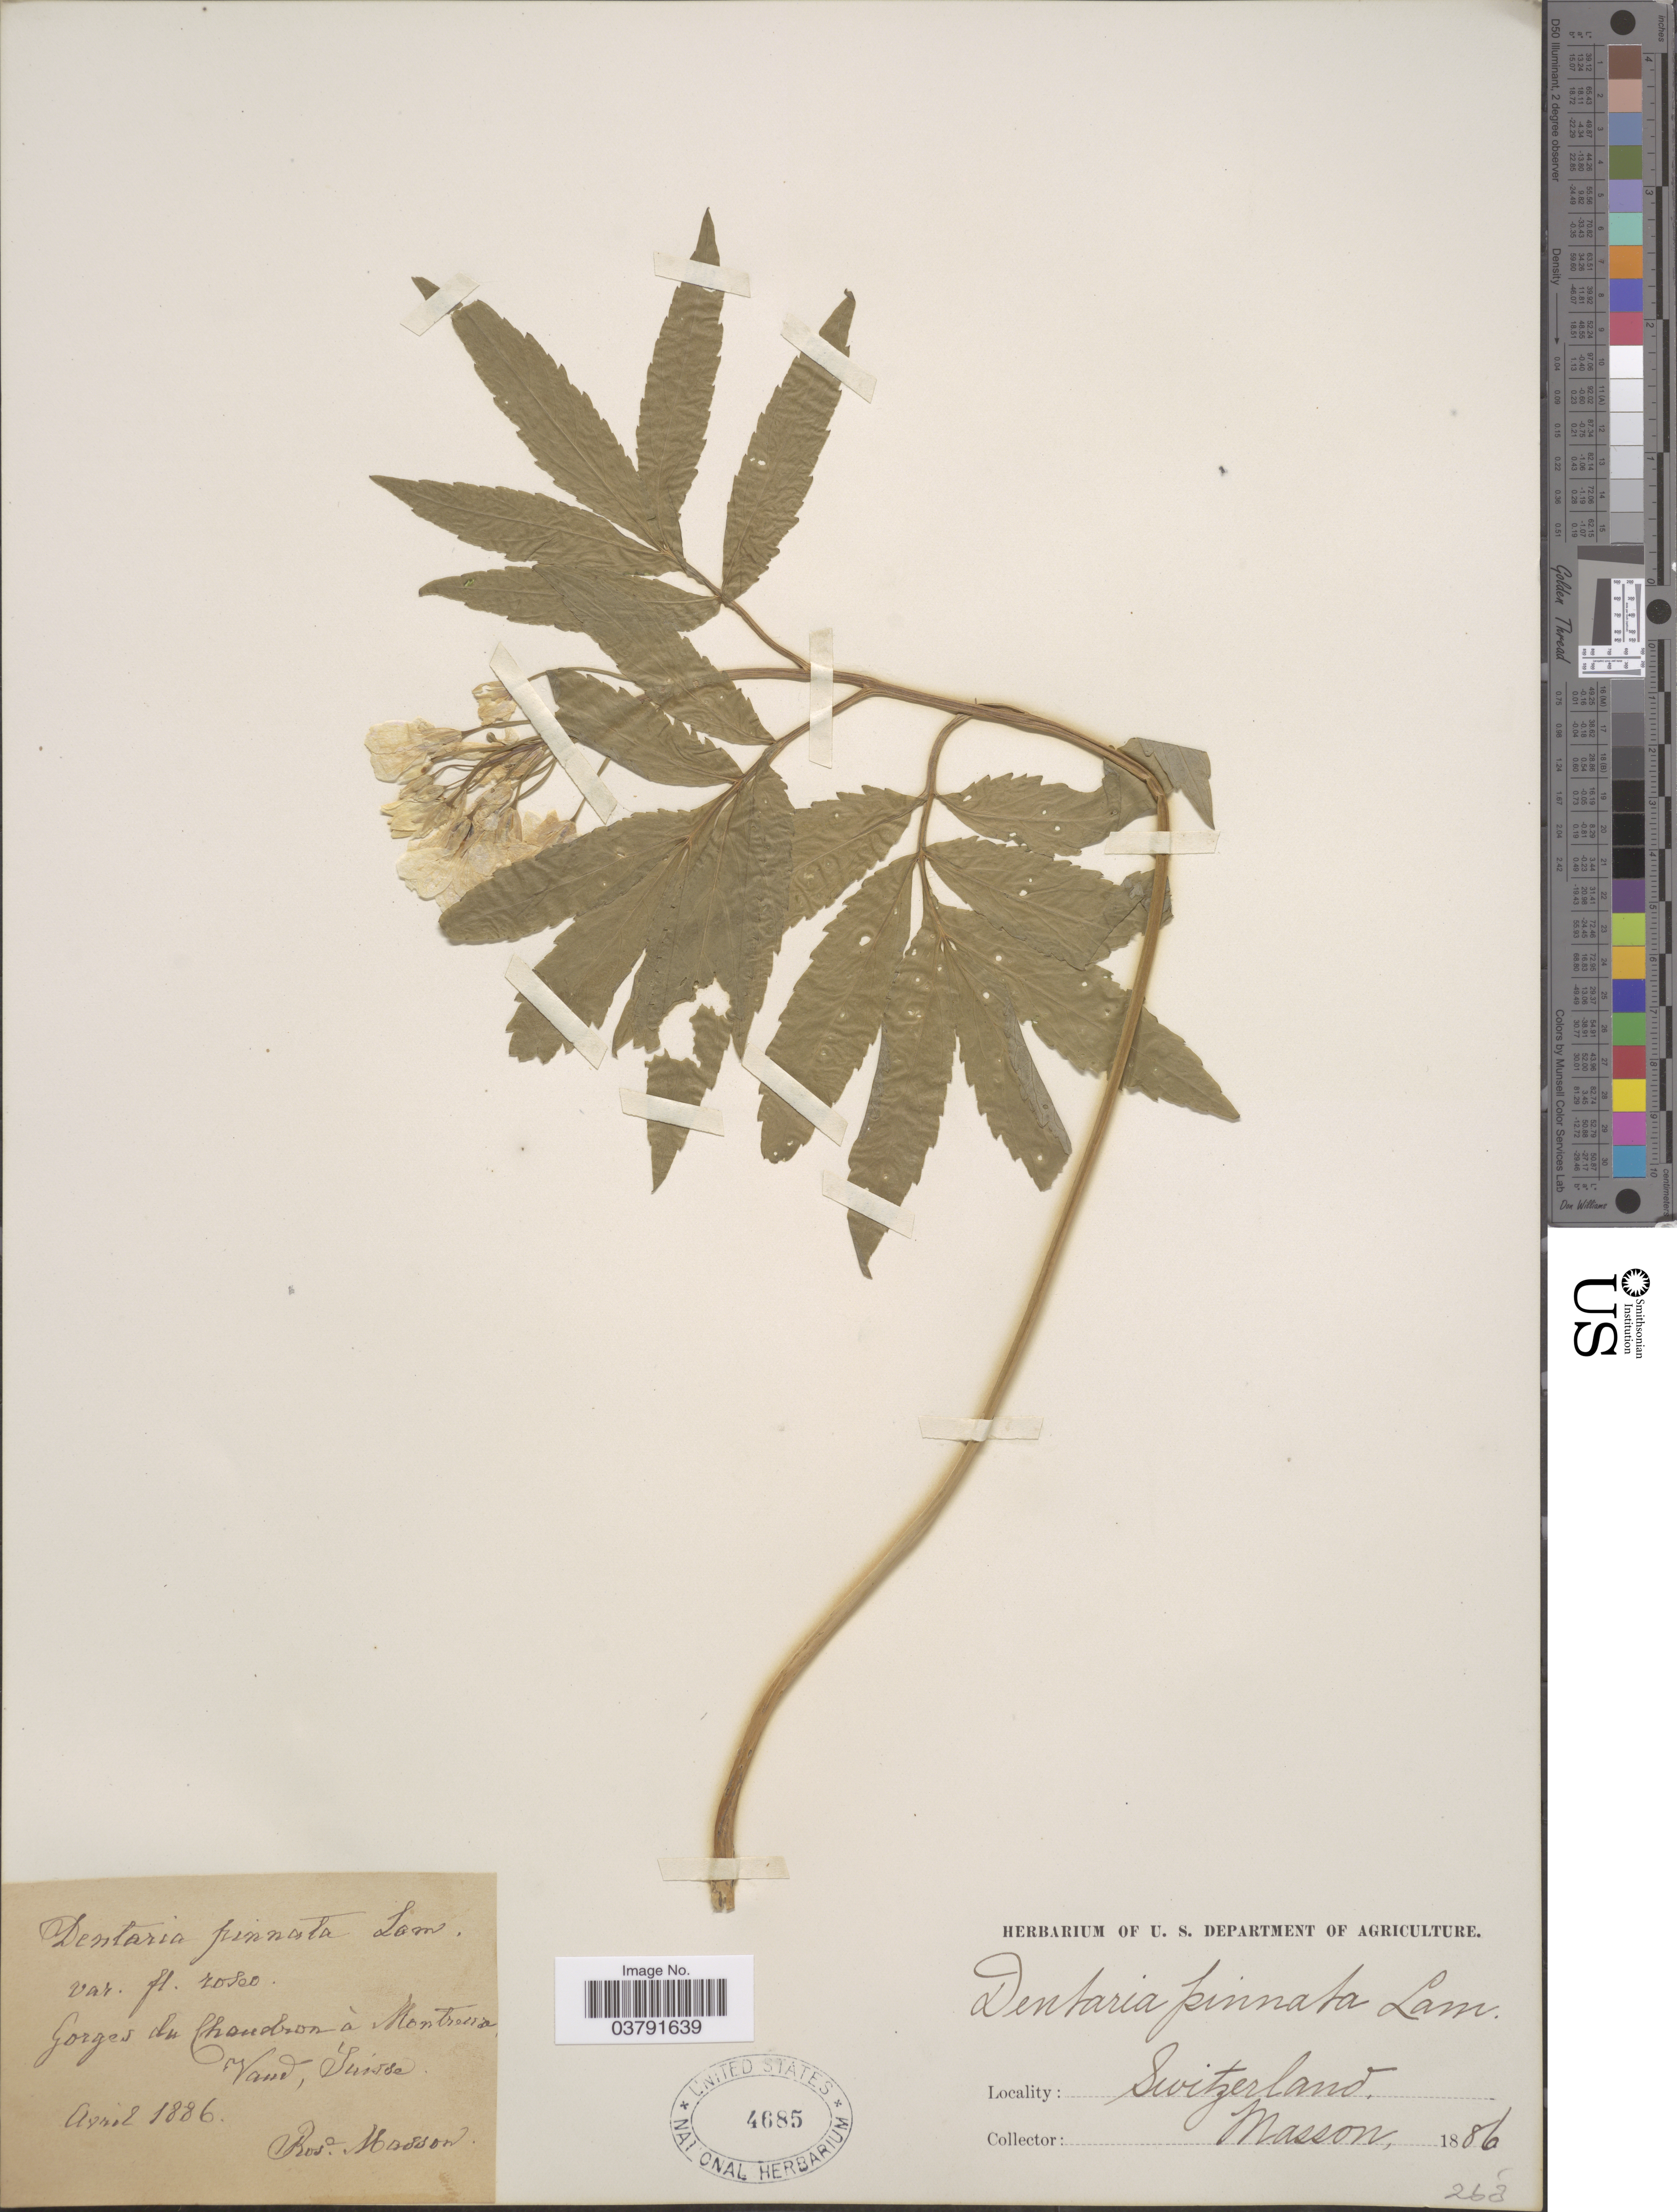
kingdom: Plantae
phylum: Tracheophyta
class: Magnoliopsida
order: Brassicales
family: Brassicaceae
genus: Dentaria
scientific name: Dentaria pinnata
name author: Lam.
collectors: R. Masson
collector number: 263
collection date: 1886-04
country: Switzerland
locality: Gorges du Chaudron a Montreux Vaud, Suisse.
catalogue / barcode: US 4685